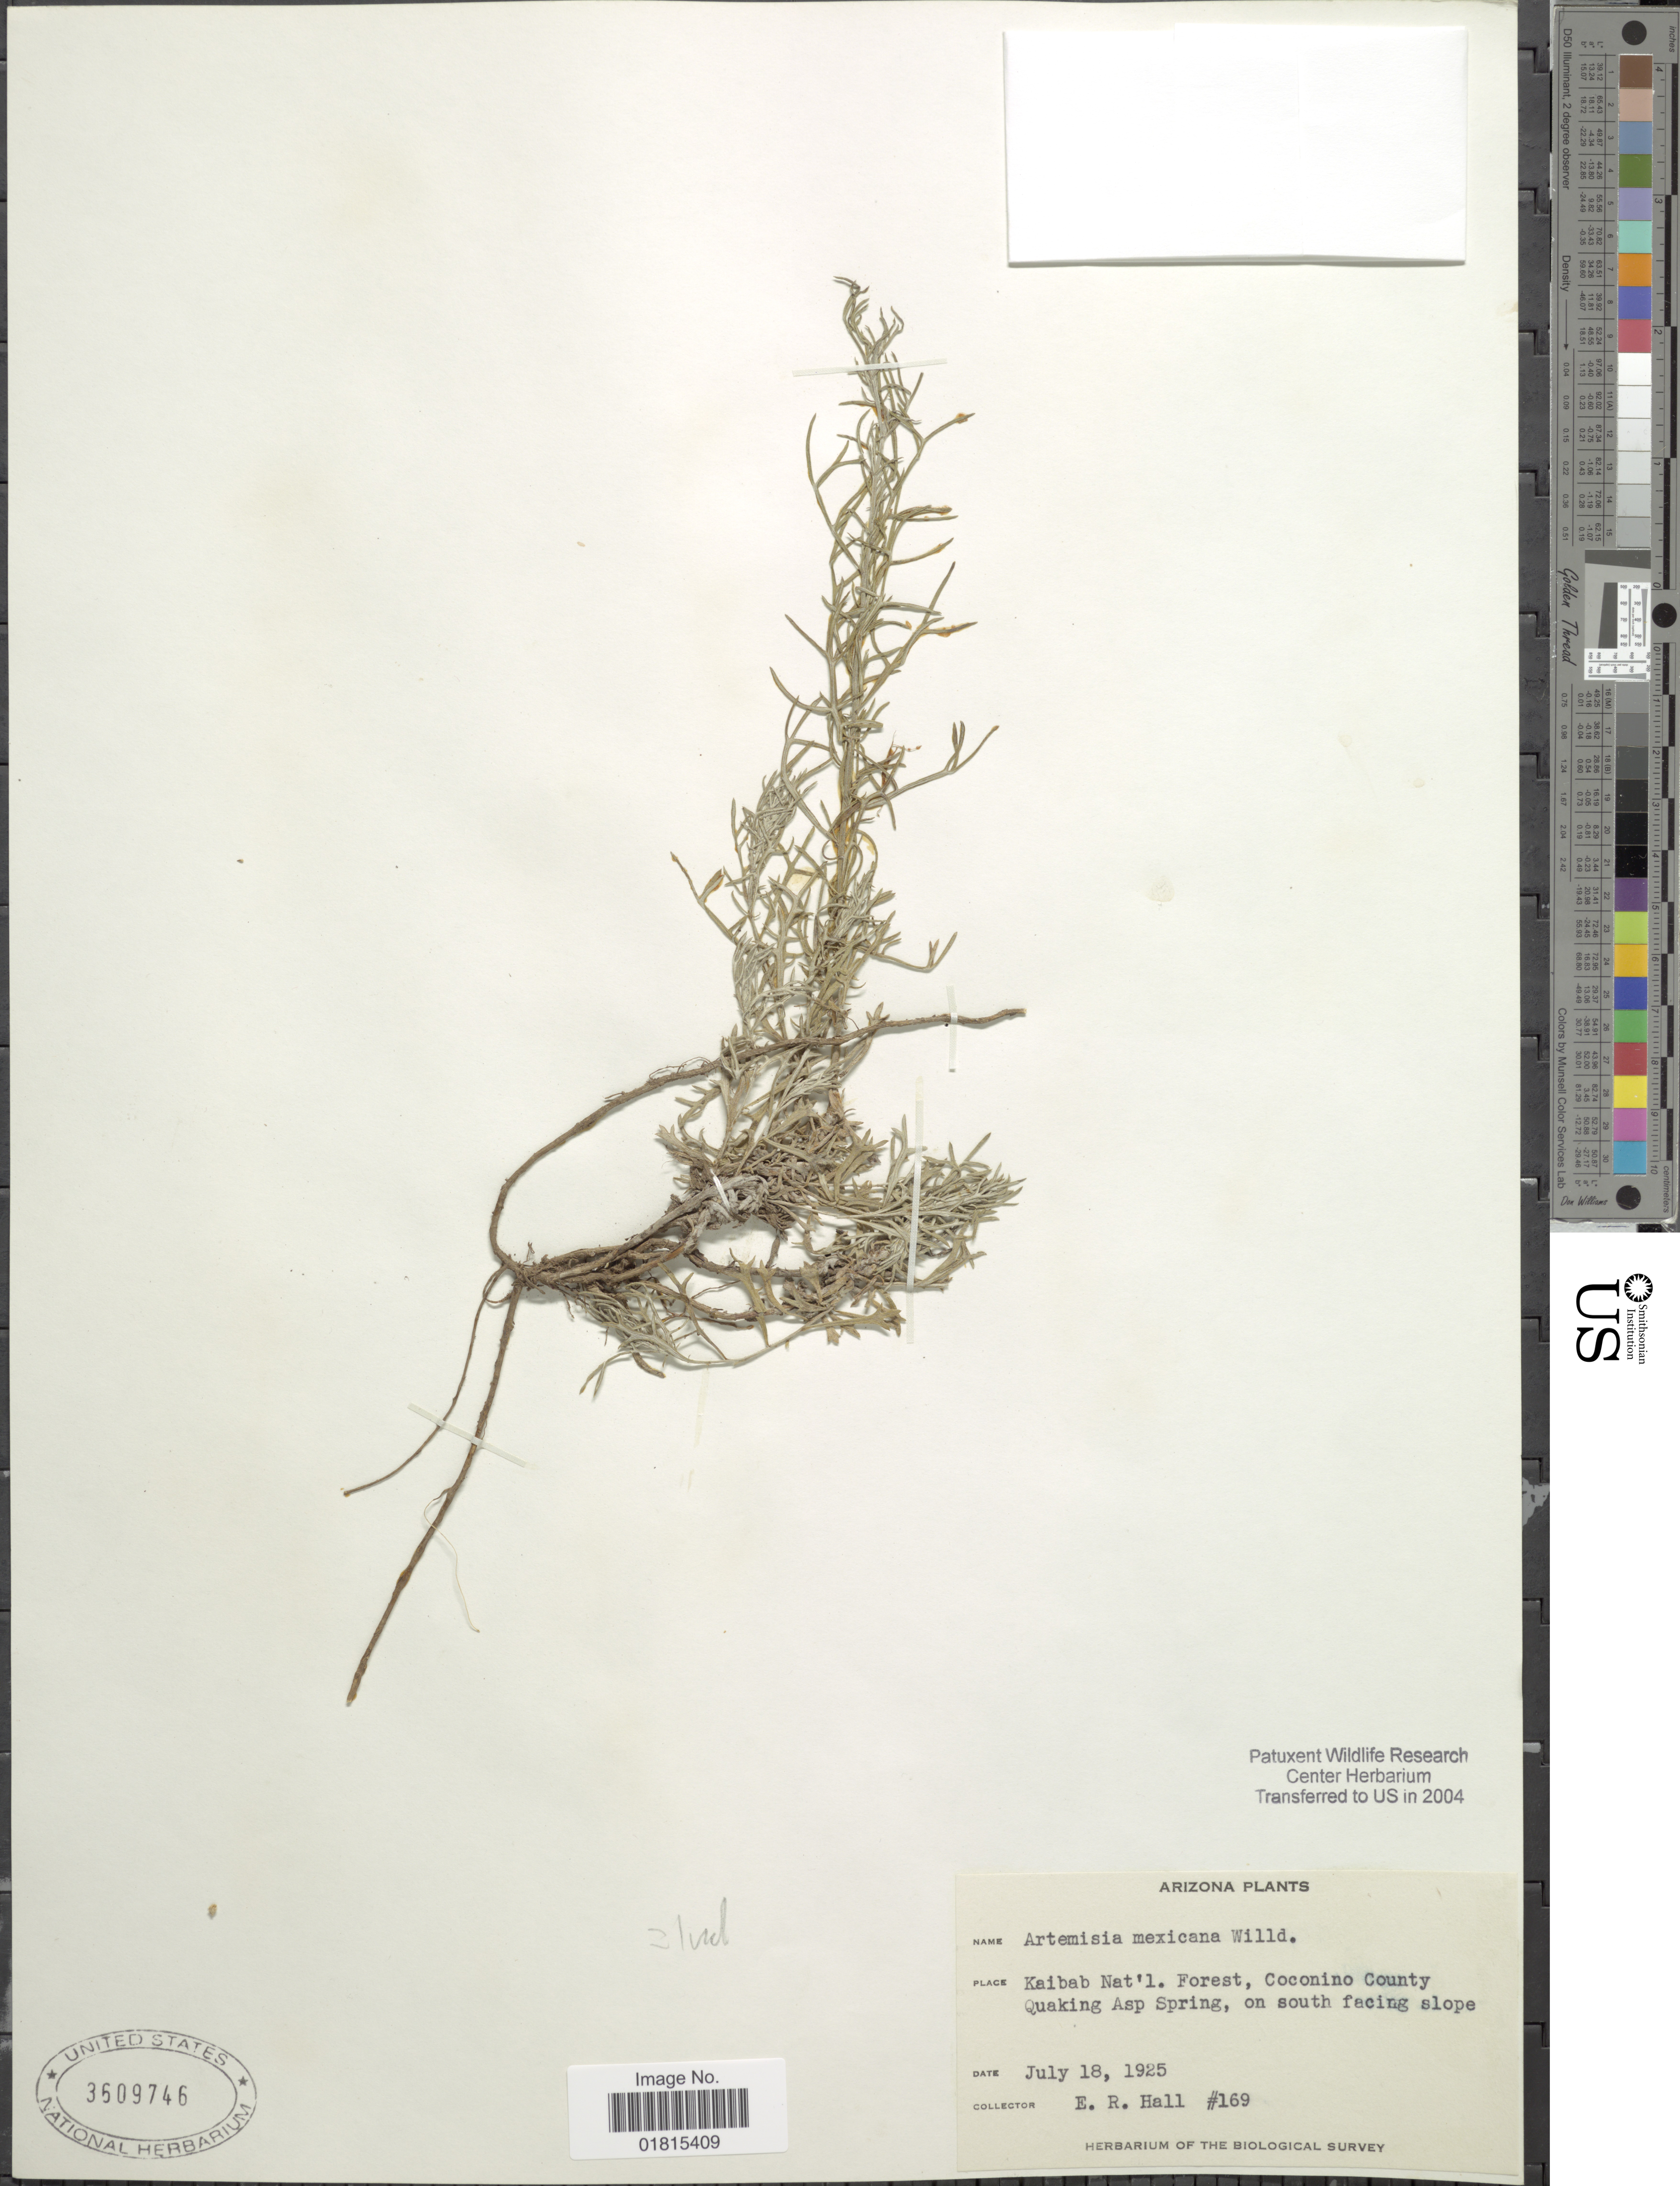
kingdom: Plantae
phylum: Tracheophyta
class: Magnoliopsida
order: Asterales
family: Asteraceae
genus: Artemisia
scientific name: Artemisia filifolia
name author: Torr.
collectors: E. Hall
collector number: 169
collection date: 1925-07-18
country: United States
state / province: Arizona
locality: Kaibab Nat'l Forest, Coconino County. Quaking Asp Spring, on south facing slope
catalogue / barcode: US 3609746